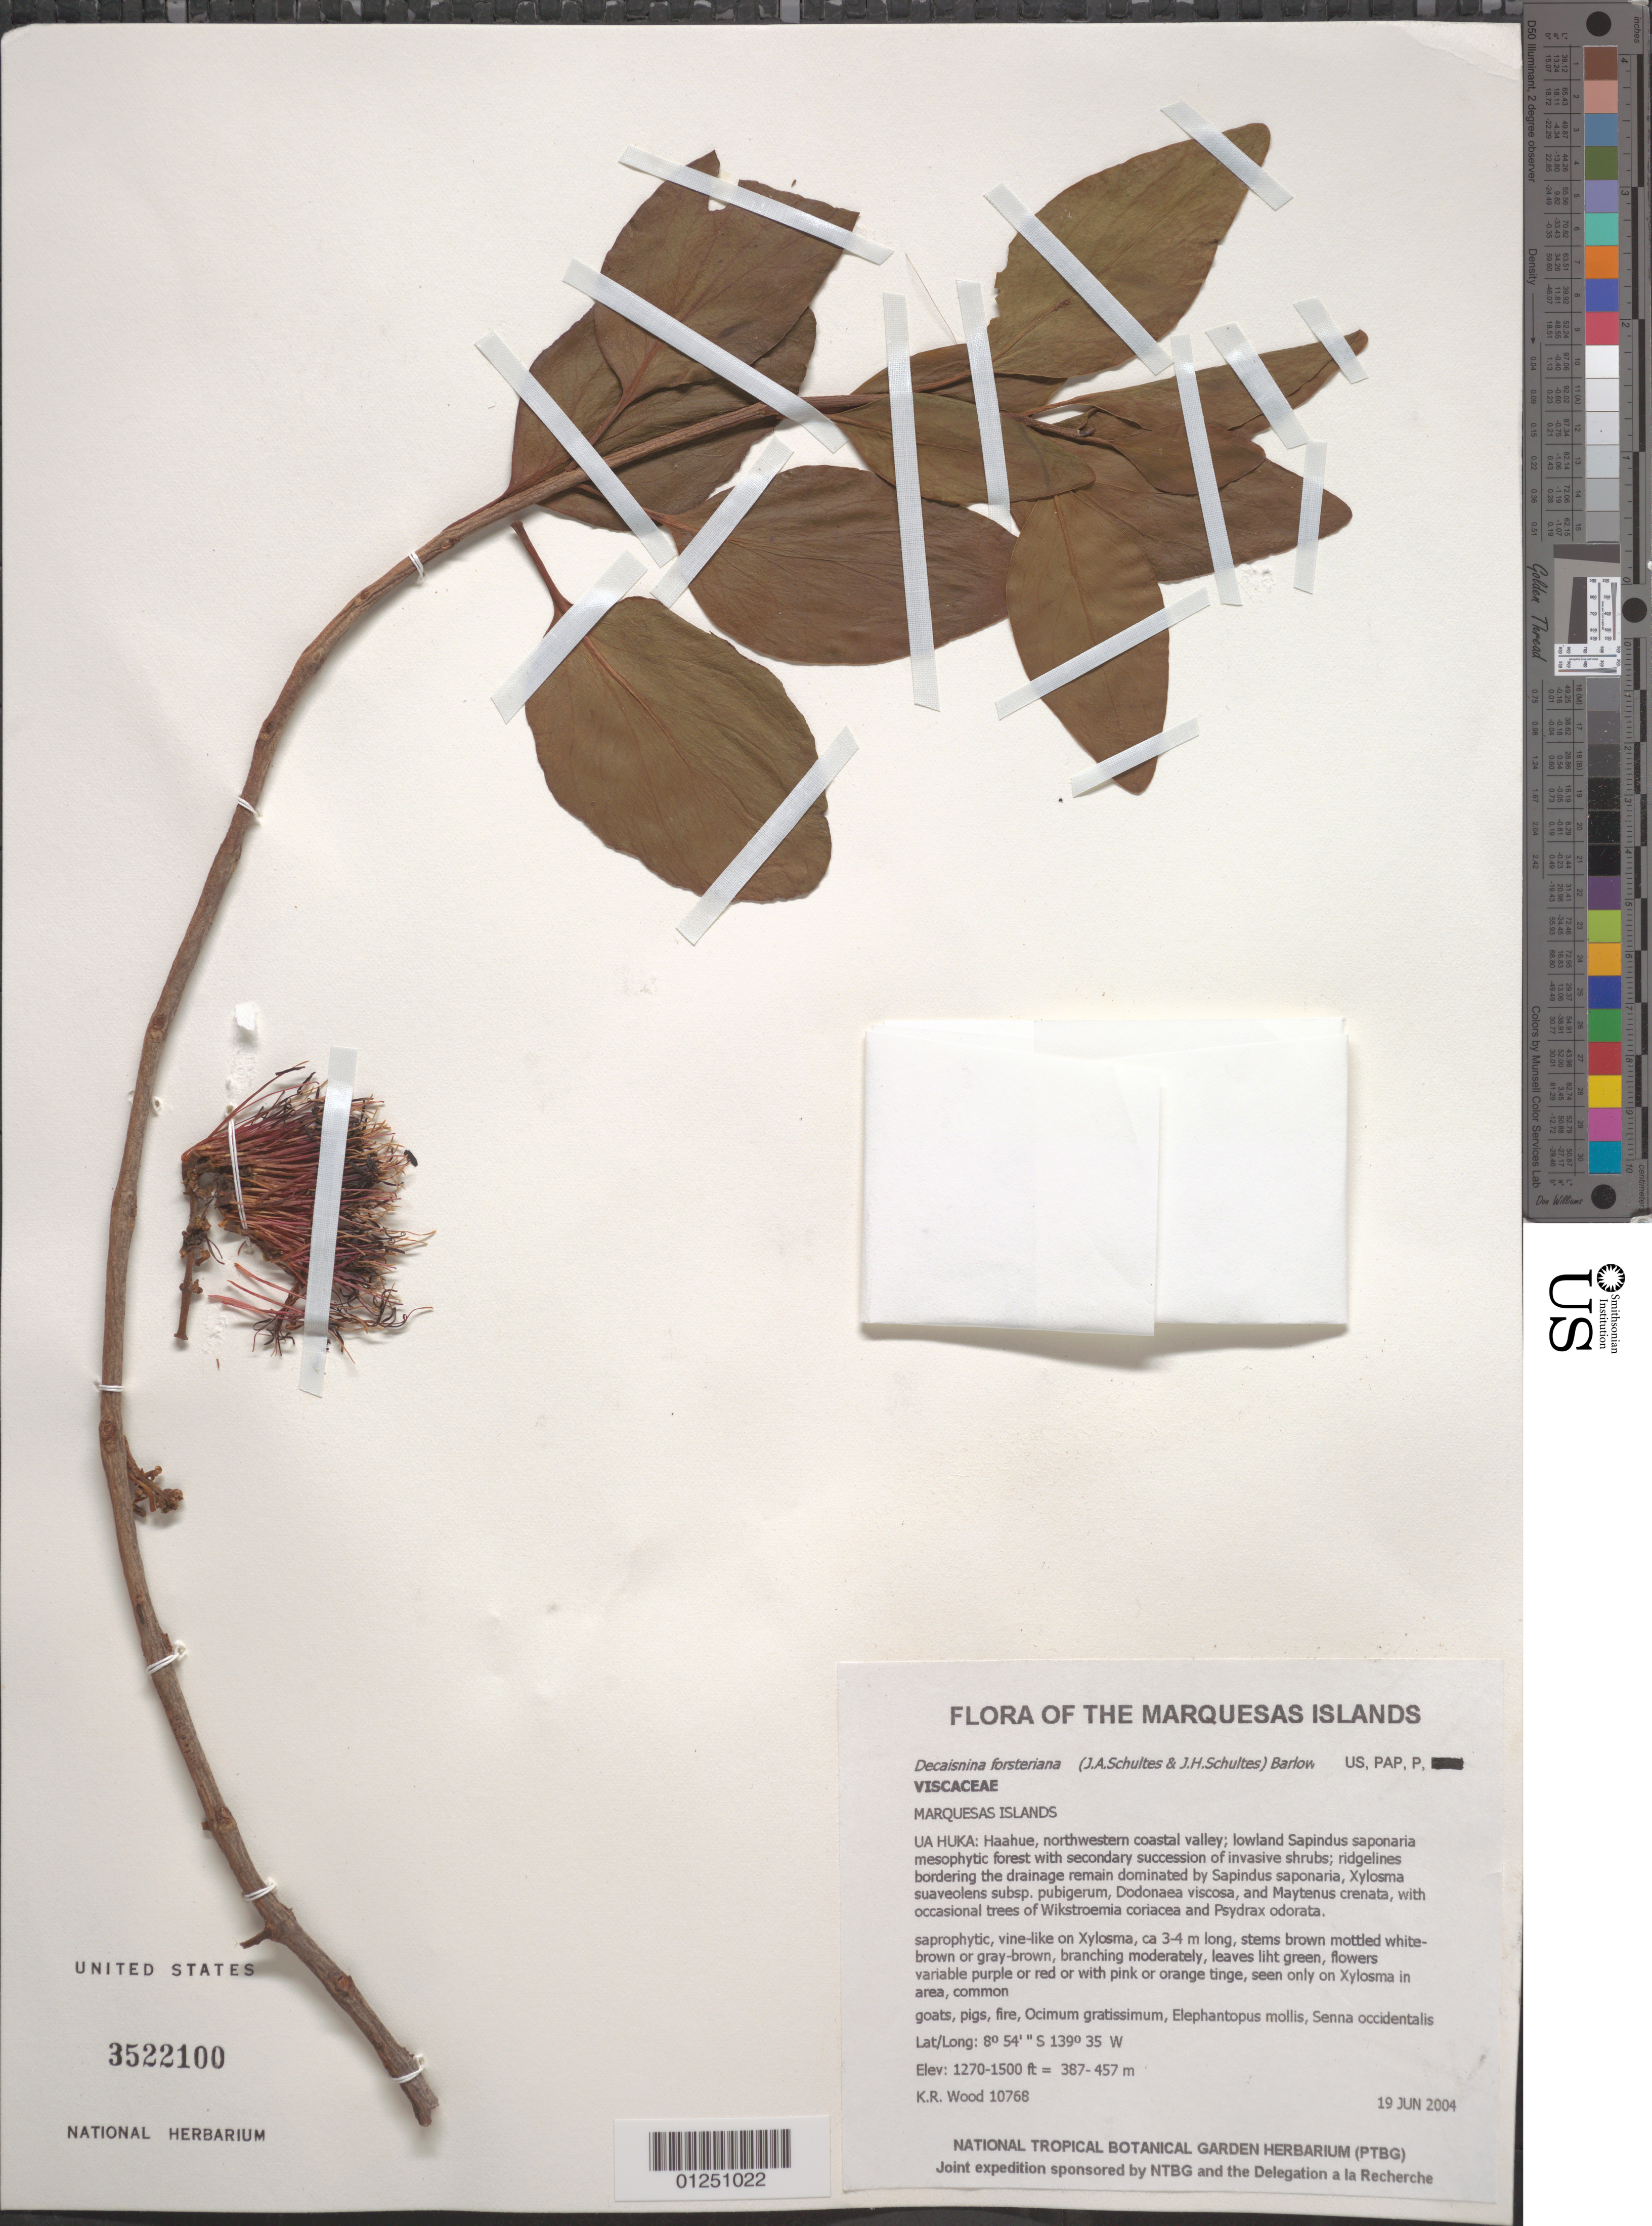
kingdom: Plantae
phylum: Tracheophyta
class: Magnoliopsida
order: Santalales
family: Loranthaceae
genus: Decaisnina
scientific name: Decaisnina forsteriana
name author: (Schult. & Schult. f.) Barlow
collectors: K. R. Wood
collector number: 10768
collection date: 2004-06-19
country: French Polynesia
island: Ua Huka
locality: Haahue, northwestern coastal valley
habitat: Lowland Sapindus saponaria mesophytic forest with secondary succession of invasive shrubs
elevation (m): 387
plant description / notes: Goats, pigs, fire, Ocimum gratissimum, Elephantopus mollis, Senna occidentalis,Triumfetta rhomboidea, Asclepias physocarpa & A. curassavica, Psidium guajava, Ageratum conyzoides, Cyanthillium cinereum, Synedrella nodiflora, Acanthospermum hispidum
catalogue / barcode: US 3522100